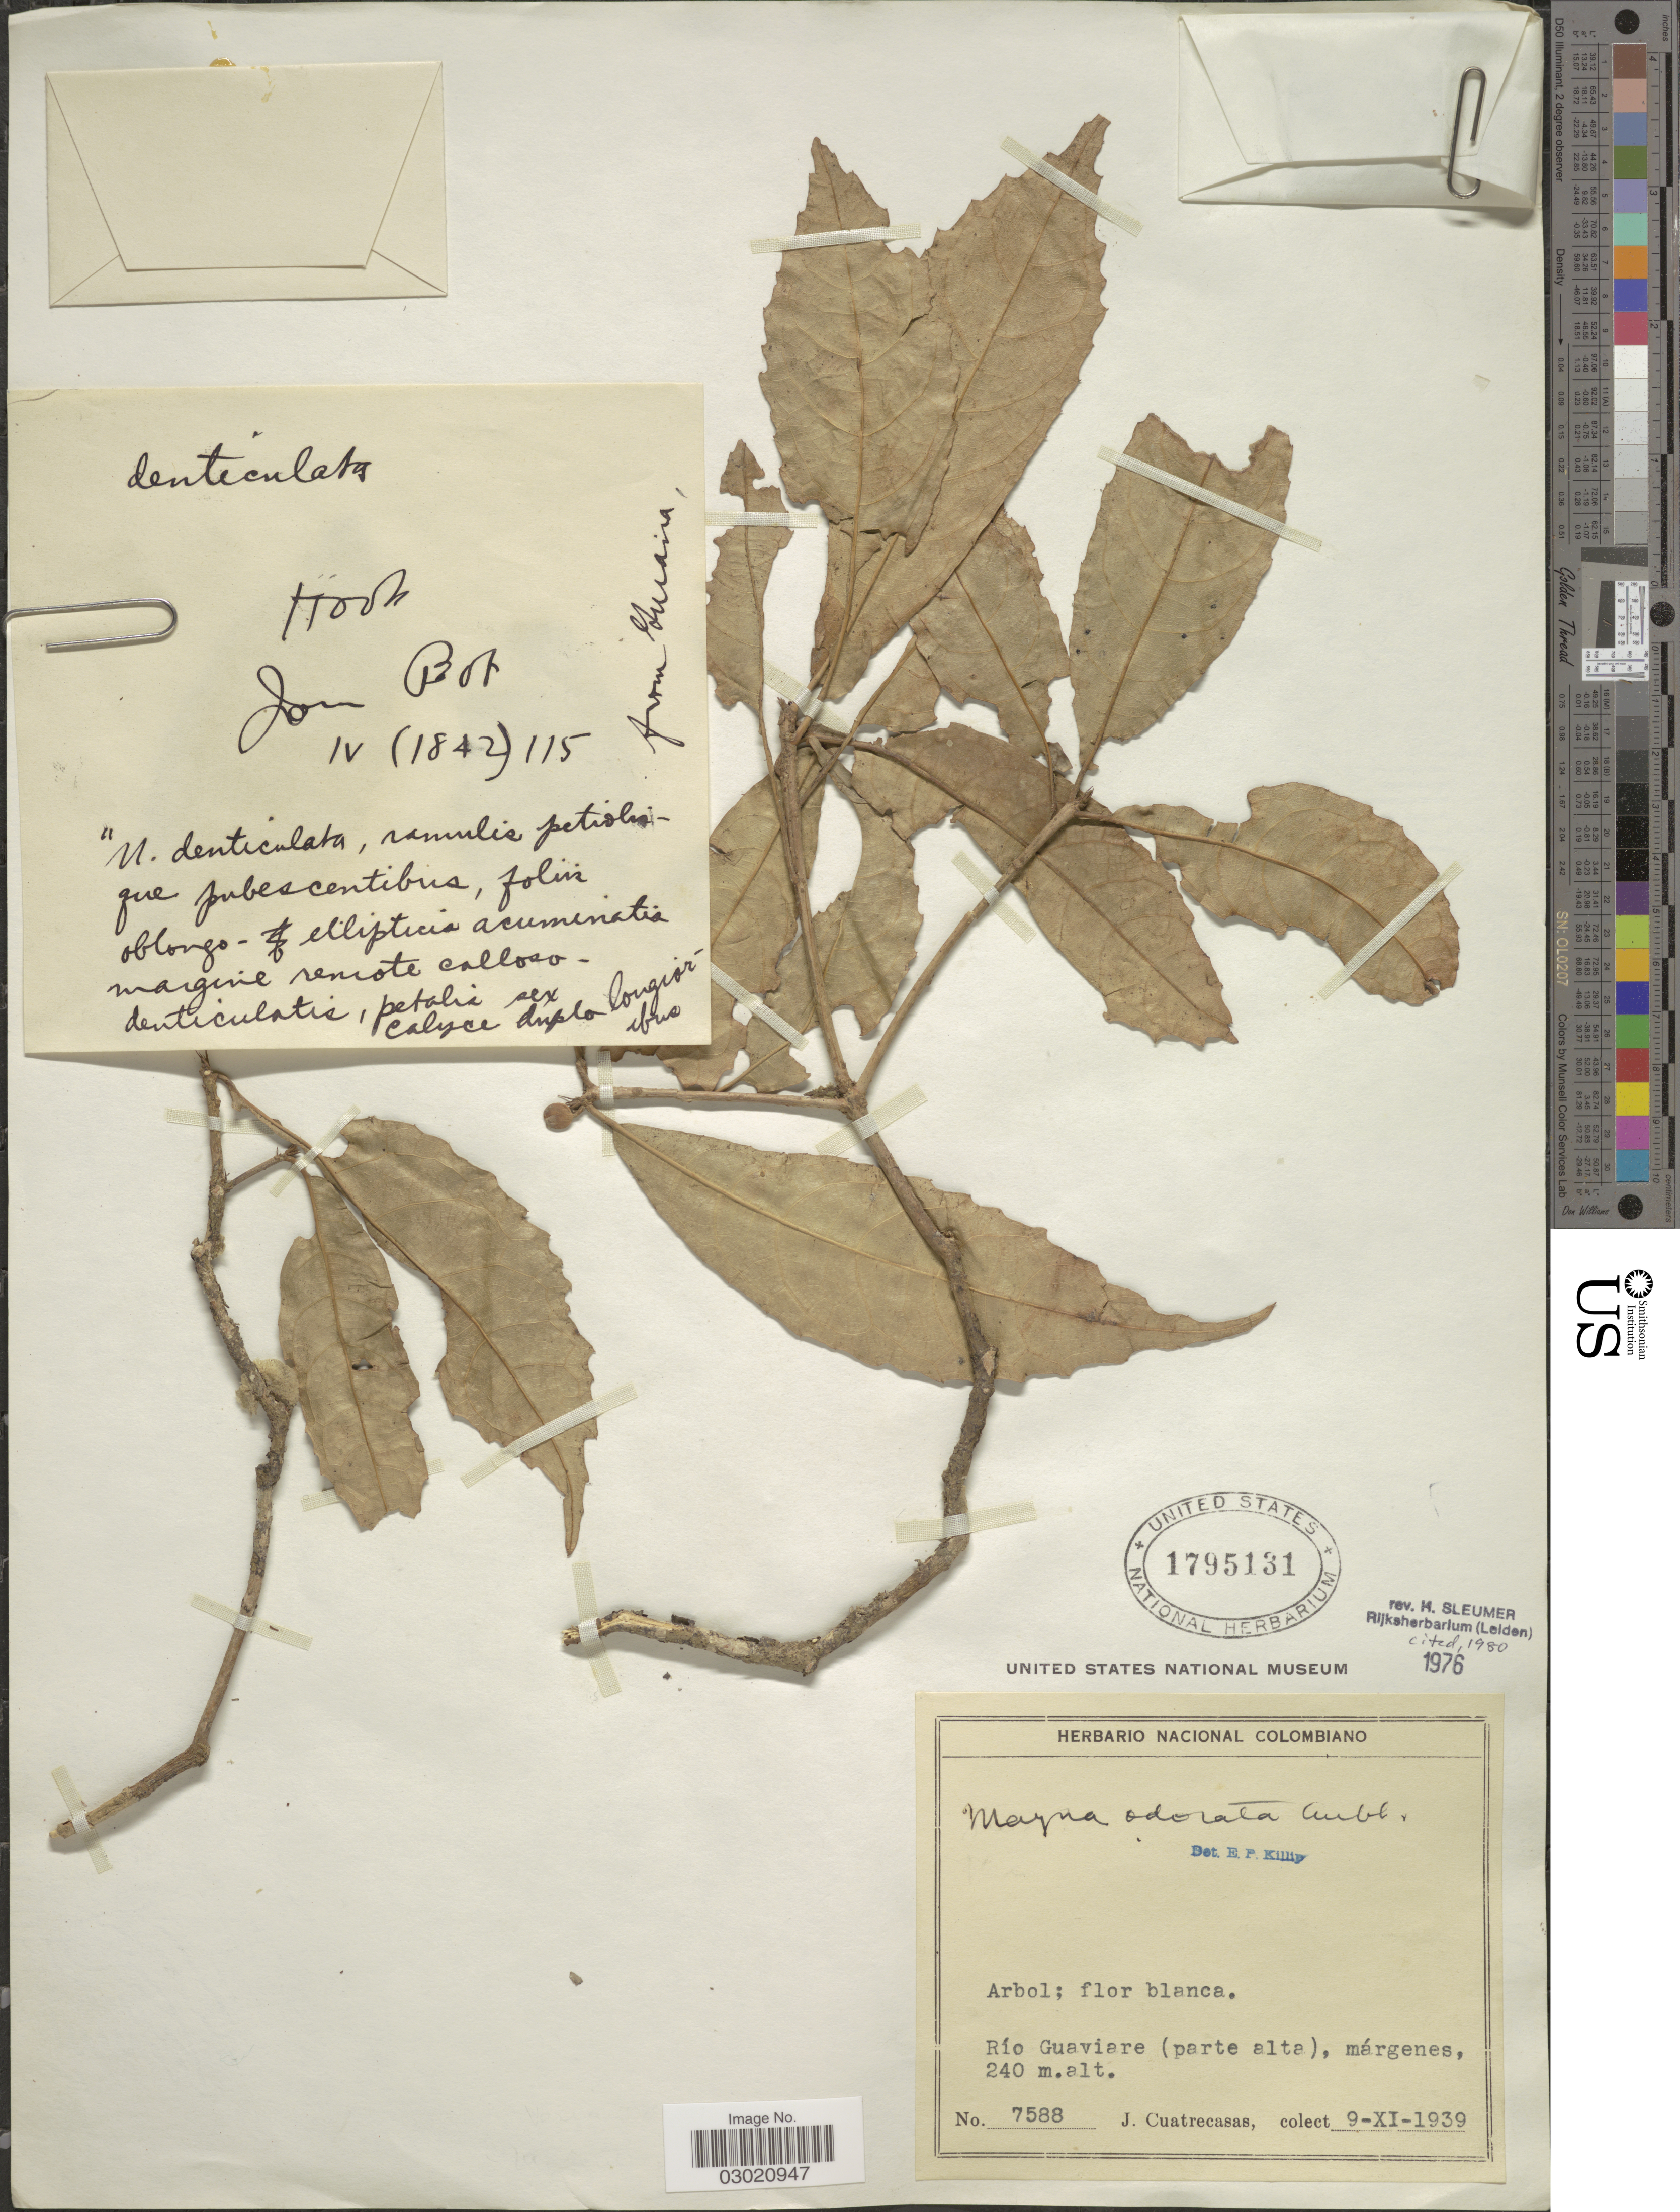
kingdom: Plantae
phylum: Tracheophyta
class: Magnoliopsida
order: Malpighiales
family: Achariaceae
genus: Mayna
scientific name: Mayna odorata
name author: Aubl.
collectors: J. Cuatrecasas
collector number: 7588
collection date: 1939-11-09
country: Colombia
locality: Río Guaviare (parte alta).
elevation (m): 240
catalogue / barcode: US 1795131